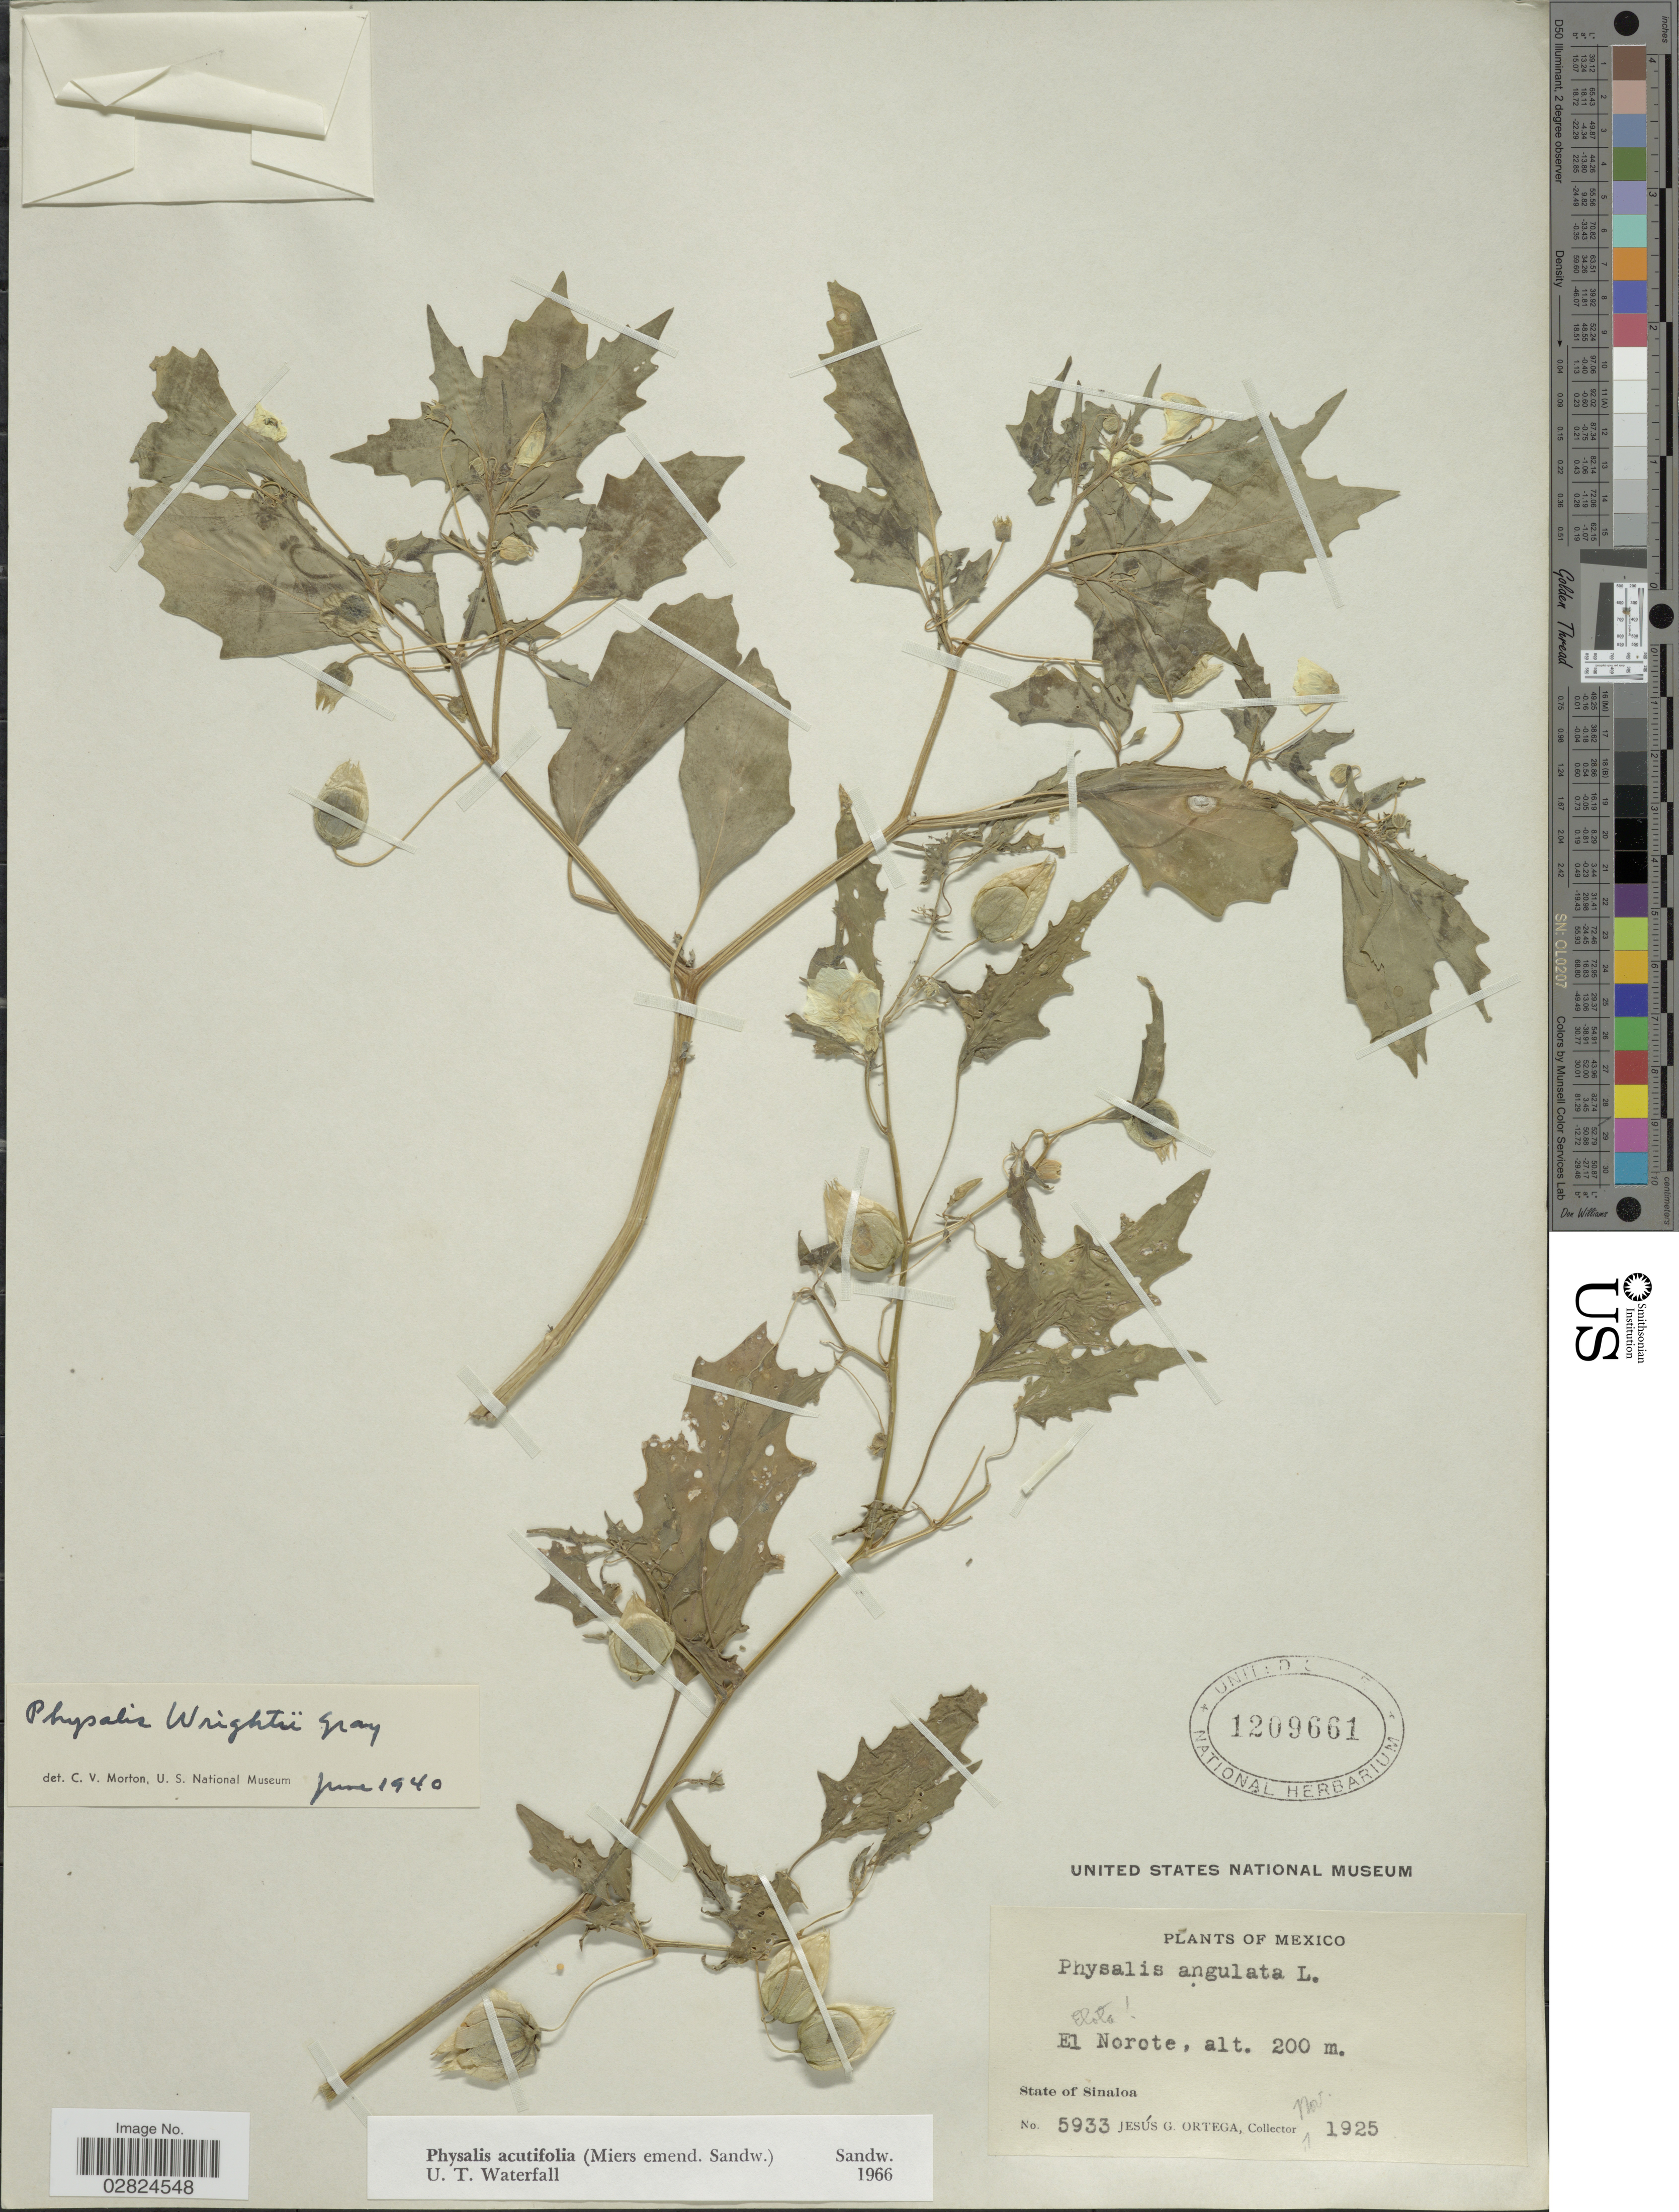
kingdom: Plantae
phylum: Tracheophyta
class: Magnoliopsida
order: Solanales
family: Solanaceae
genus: Physalis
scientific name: Physalis acutifolia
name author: (Miers) Sandwith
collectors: J. Ortega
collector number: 5933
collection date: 1925-11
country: Mexico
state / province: Sinaloa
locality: El Norote. Elota.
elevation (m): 200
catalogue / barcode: US 1209661